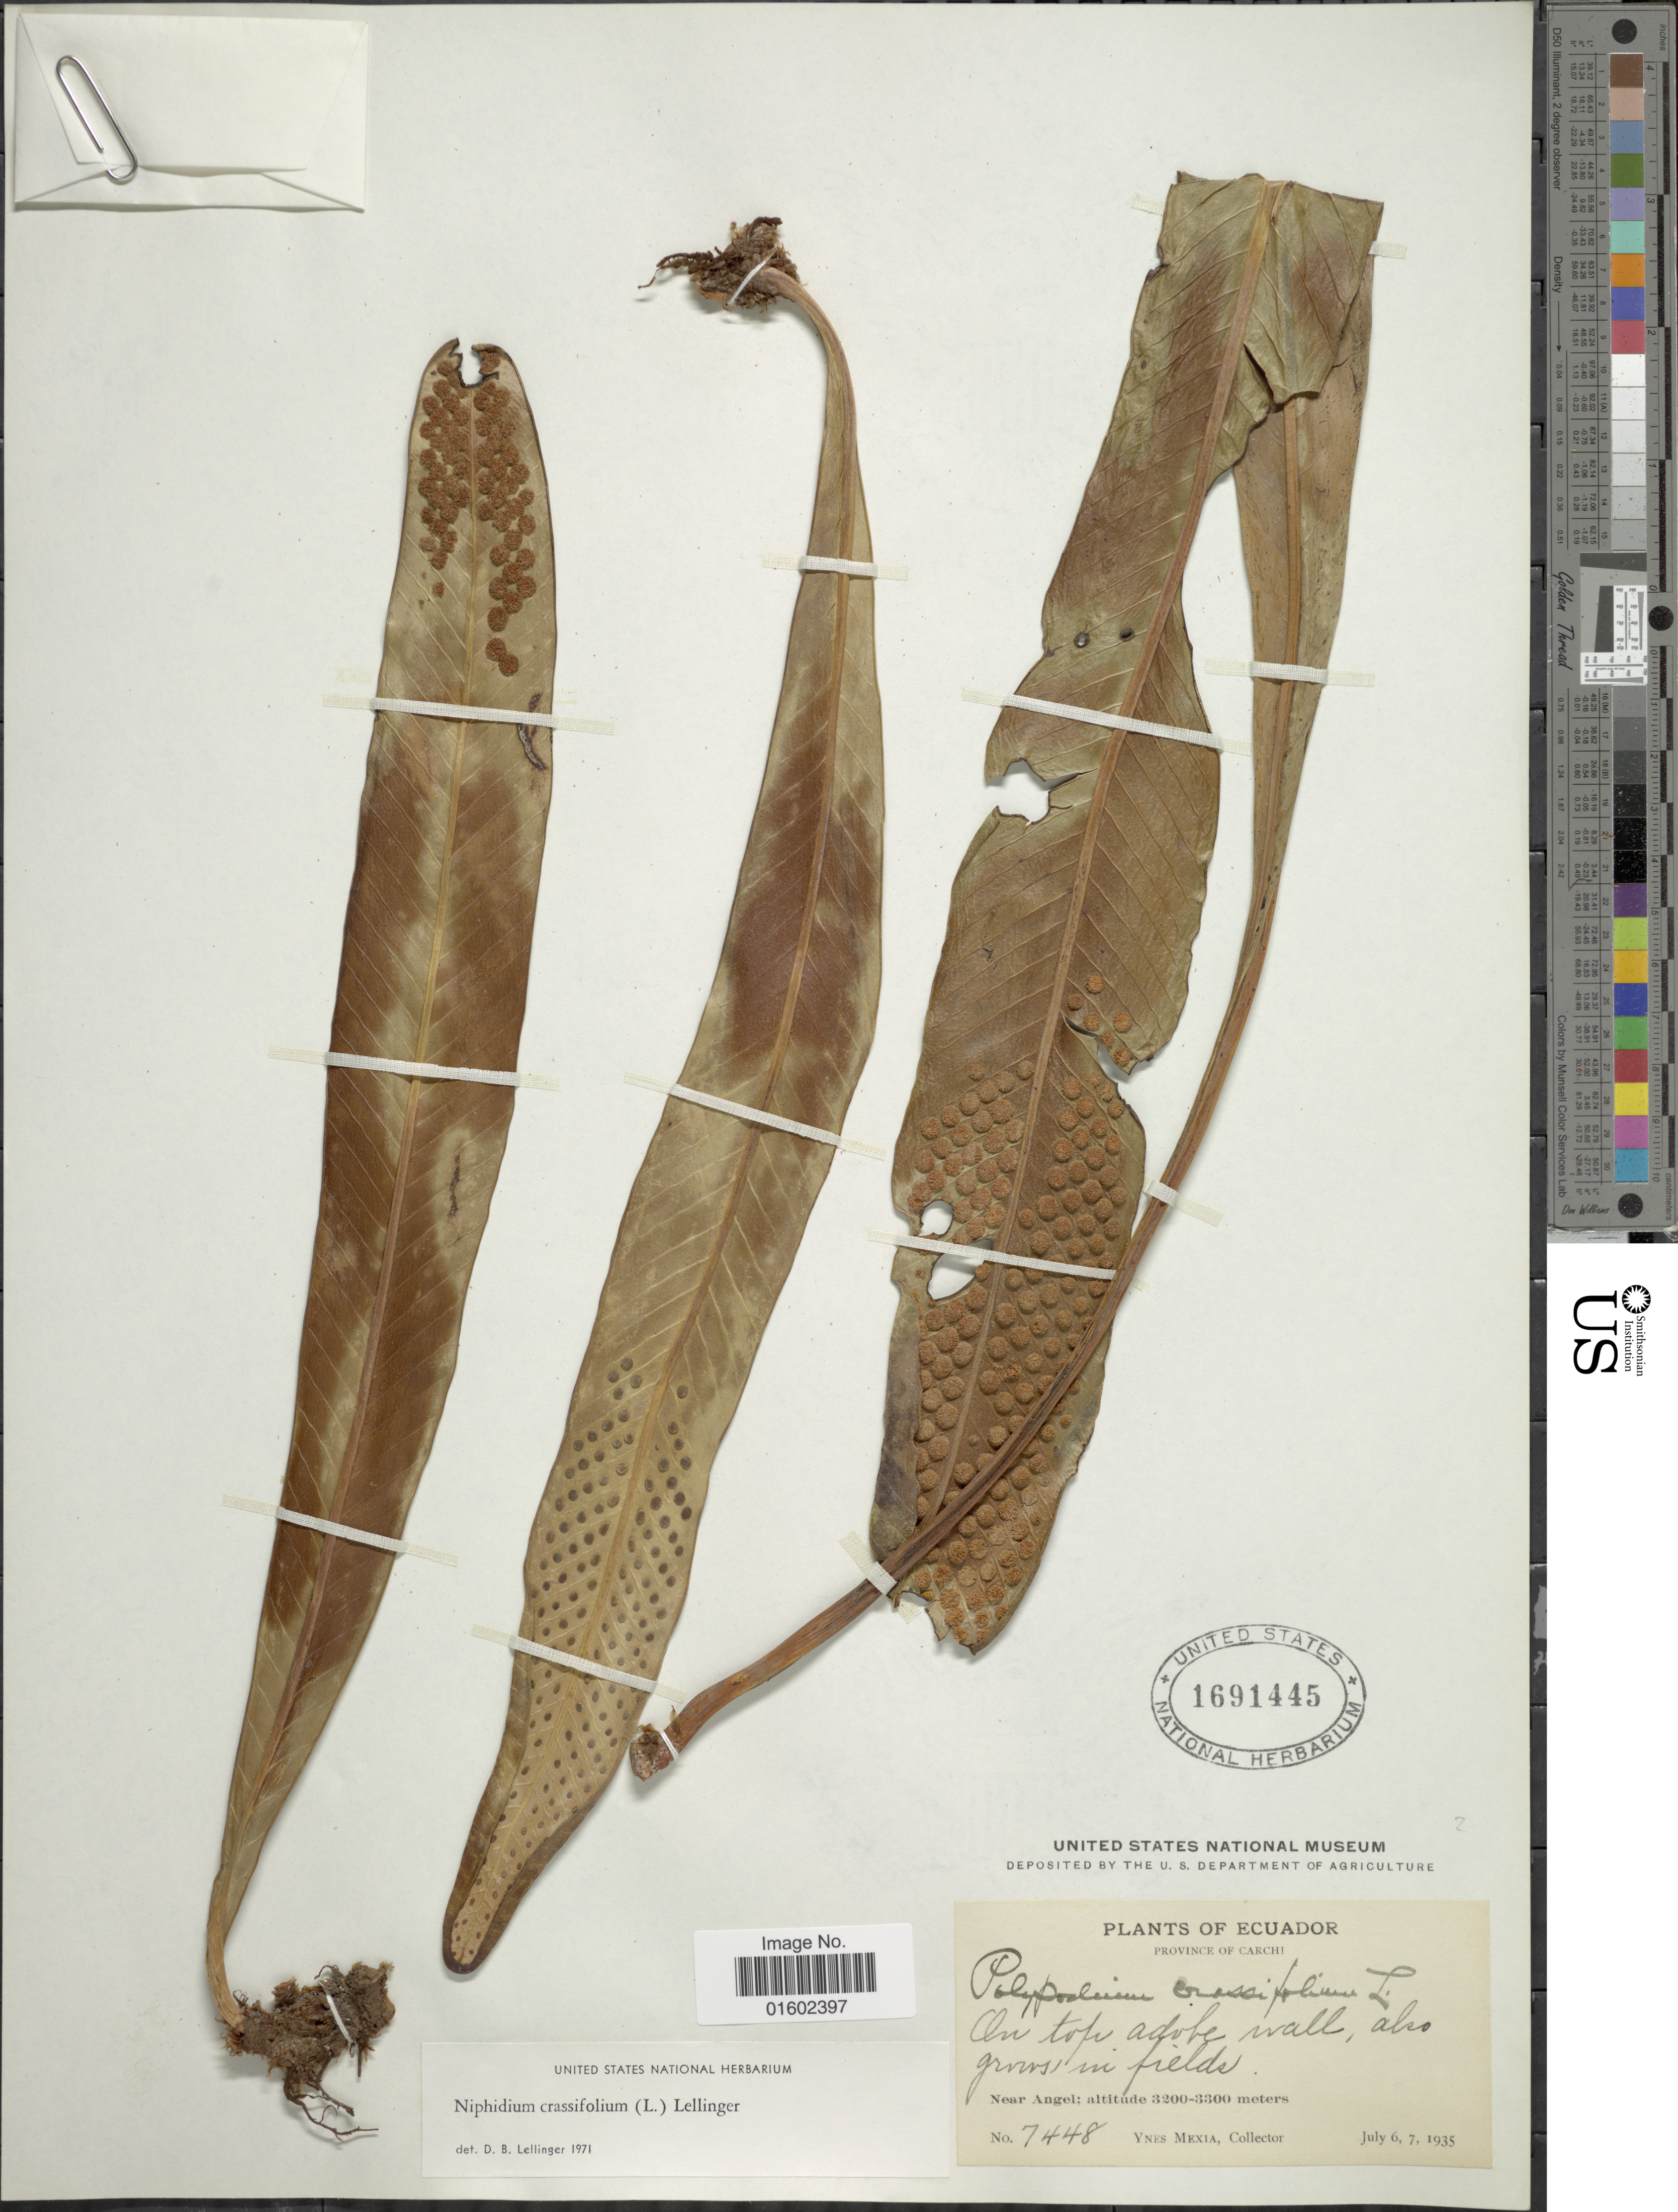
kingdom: Plantae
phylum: Tracheophyta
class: Polypodiopsida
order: Polypodiales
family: Polypodiaceae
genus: Niphidium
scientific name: Niphidium crassifolium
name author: (L.) Lellinger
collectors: Y. Mexia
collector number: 7448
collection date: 1935-07-06/1935-07-07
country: Ecuador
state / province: Carchi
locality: Near Angel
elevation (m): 3200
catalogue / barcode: US 1691445